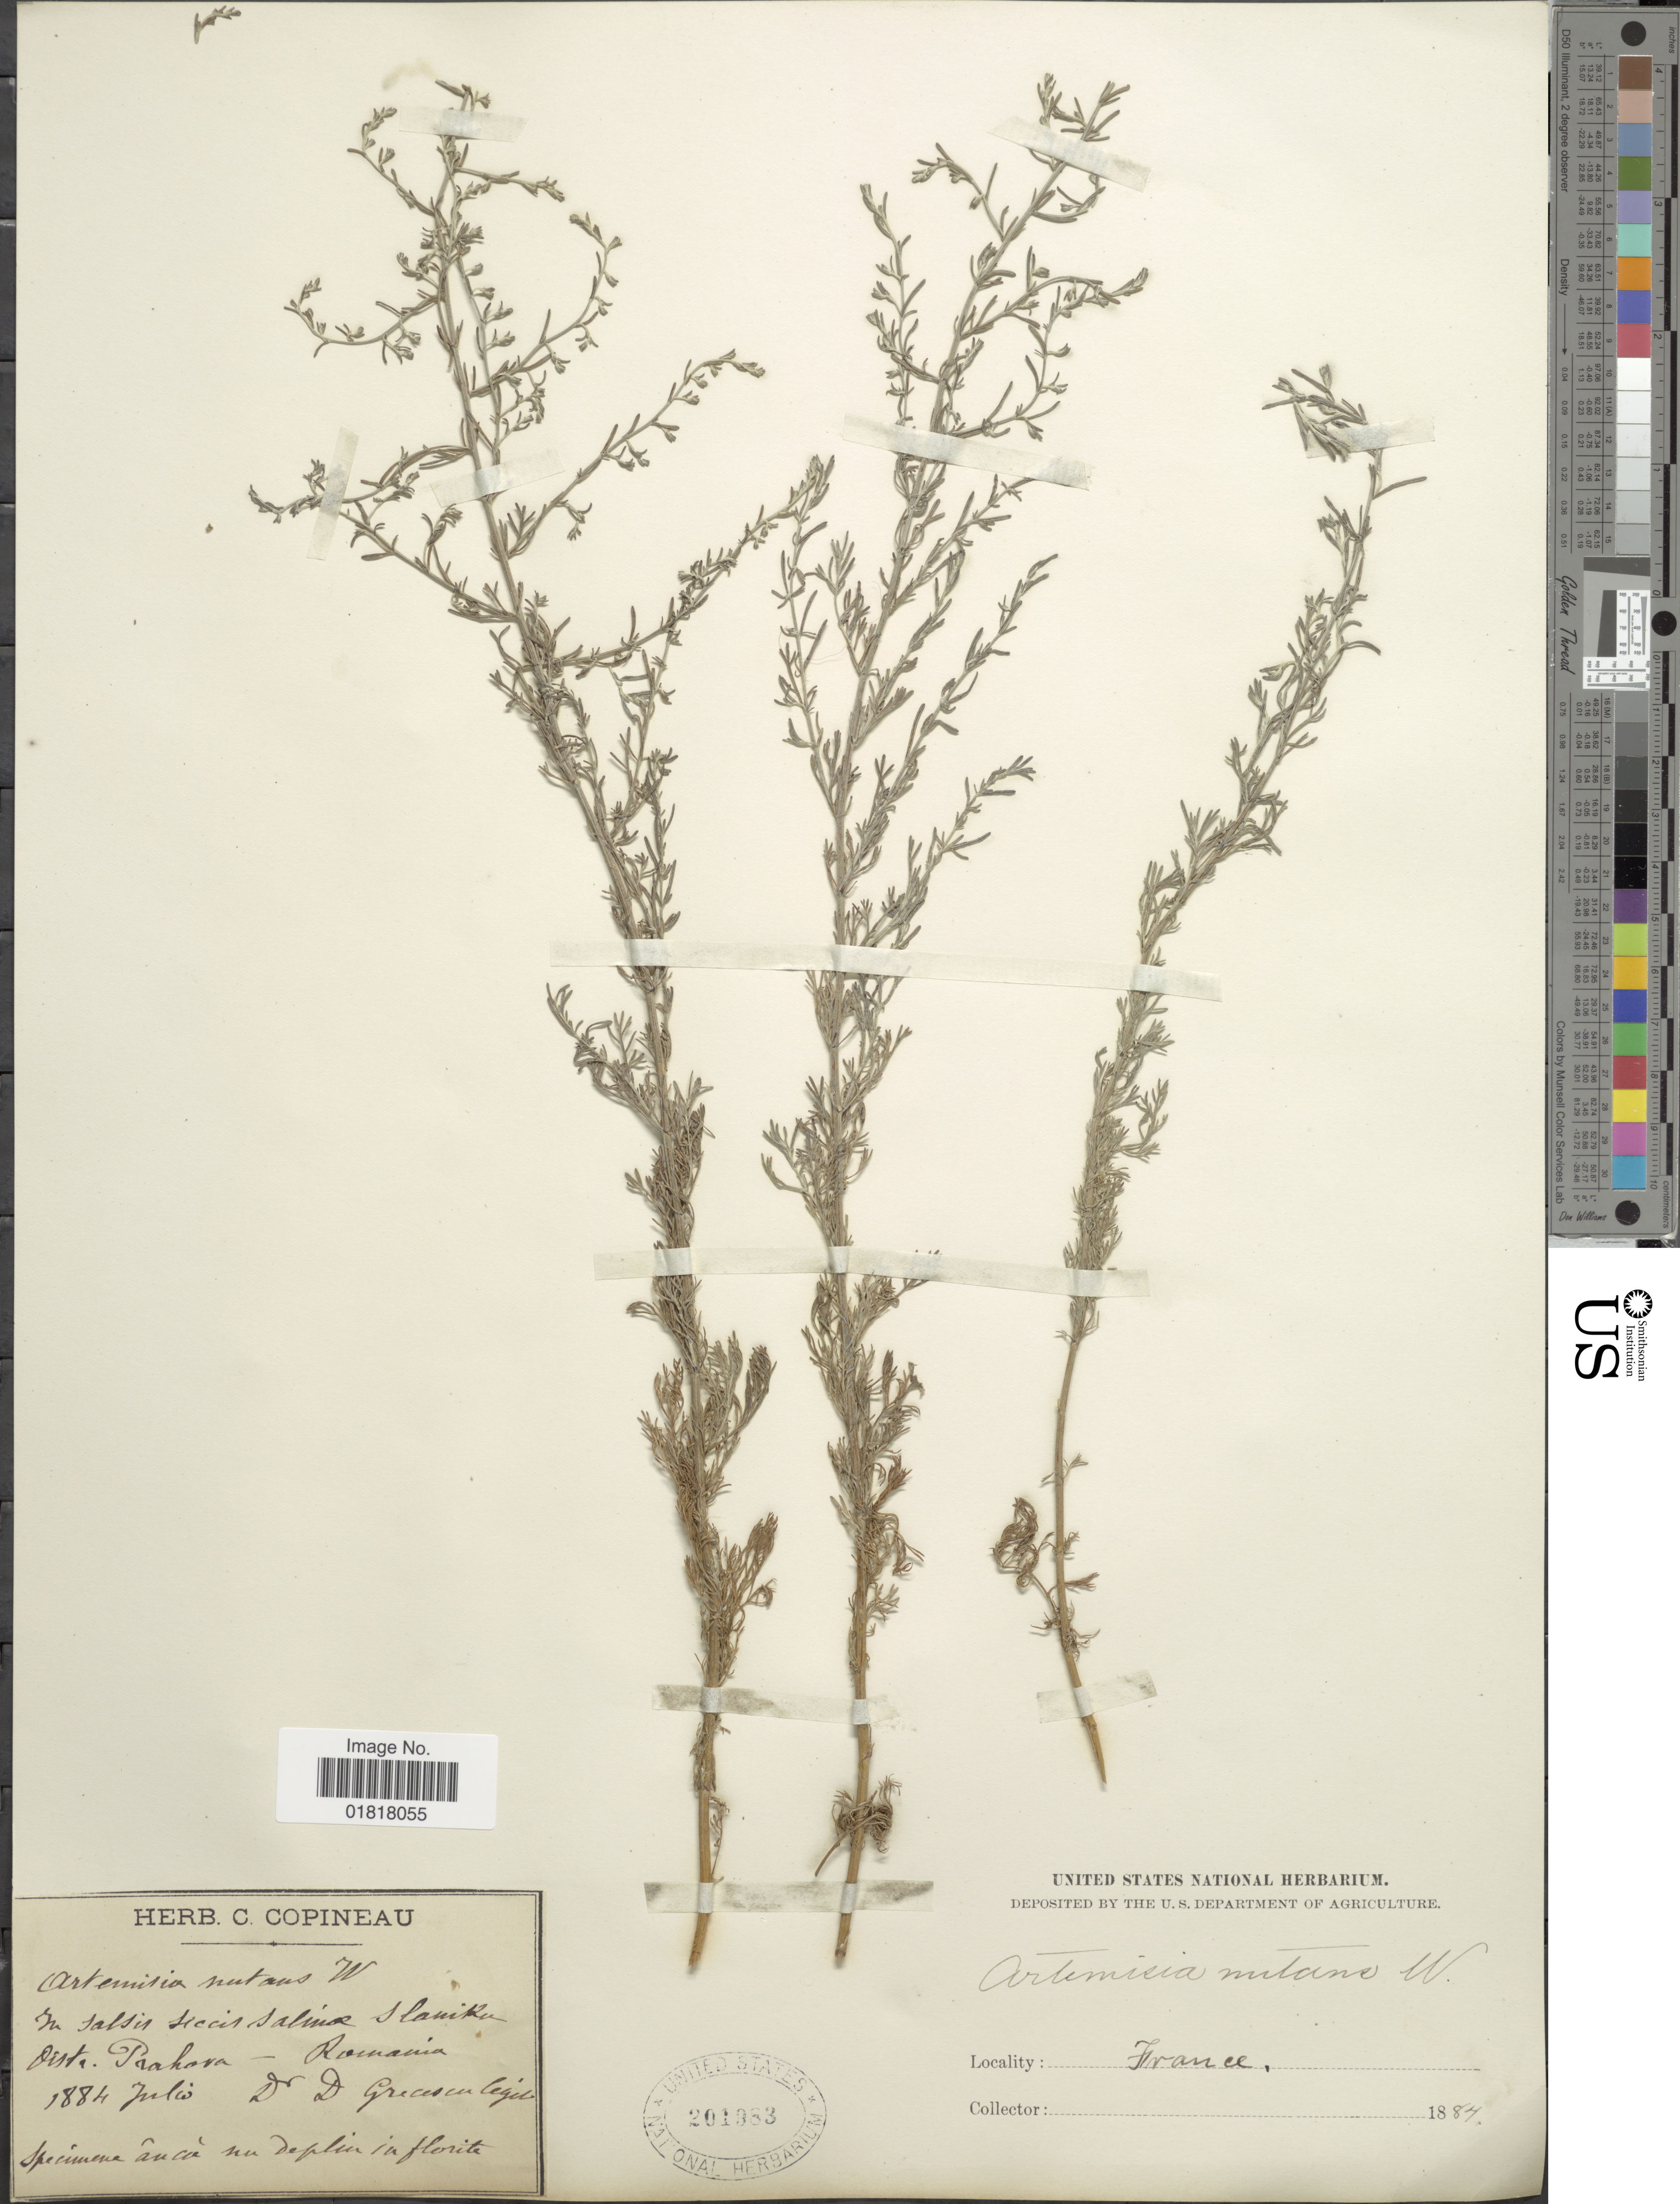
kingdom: Plantae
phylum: Tracheophyta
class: Magnoliopsida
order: Asterales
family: Asteraceae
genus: Artemisia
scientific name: Artemisia nutans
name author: Willd.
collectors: D. Grecescu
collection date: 1884-07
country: France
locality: In salsi siccis salimae Slmika Distr. Prahara, Romania [unsure placement] [interpreted]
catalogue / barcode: US 201983